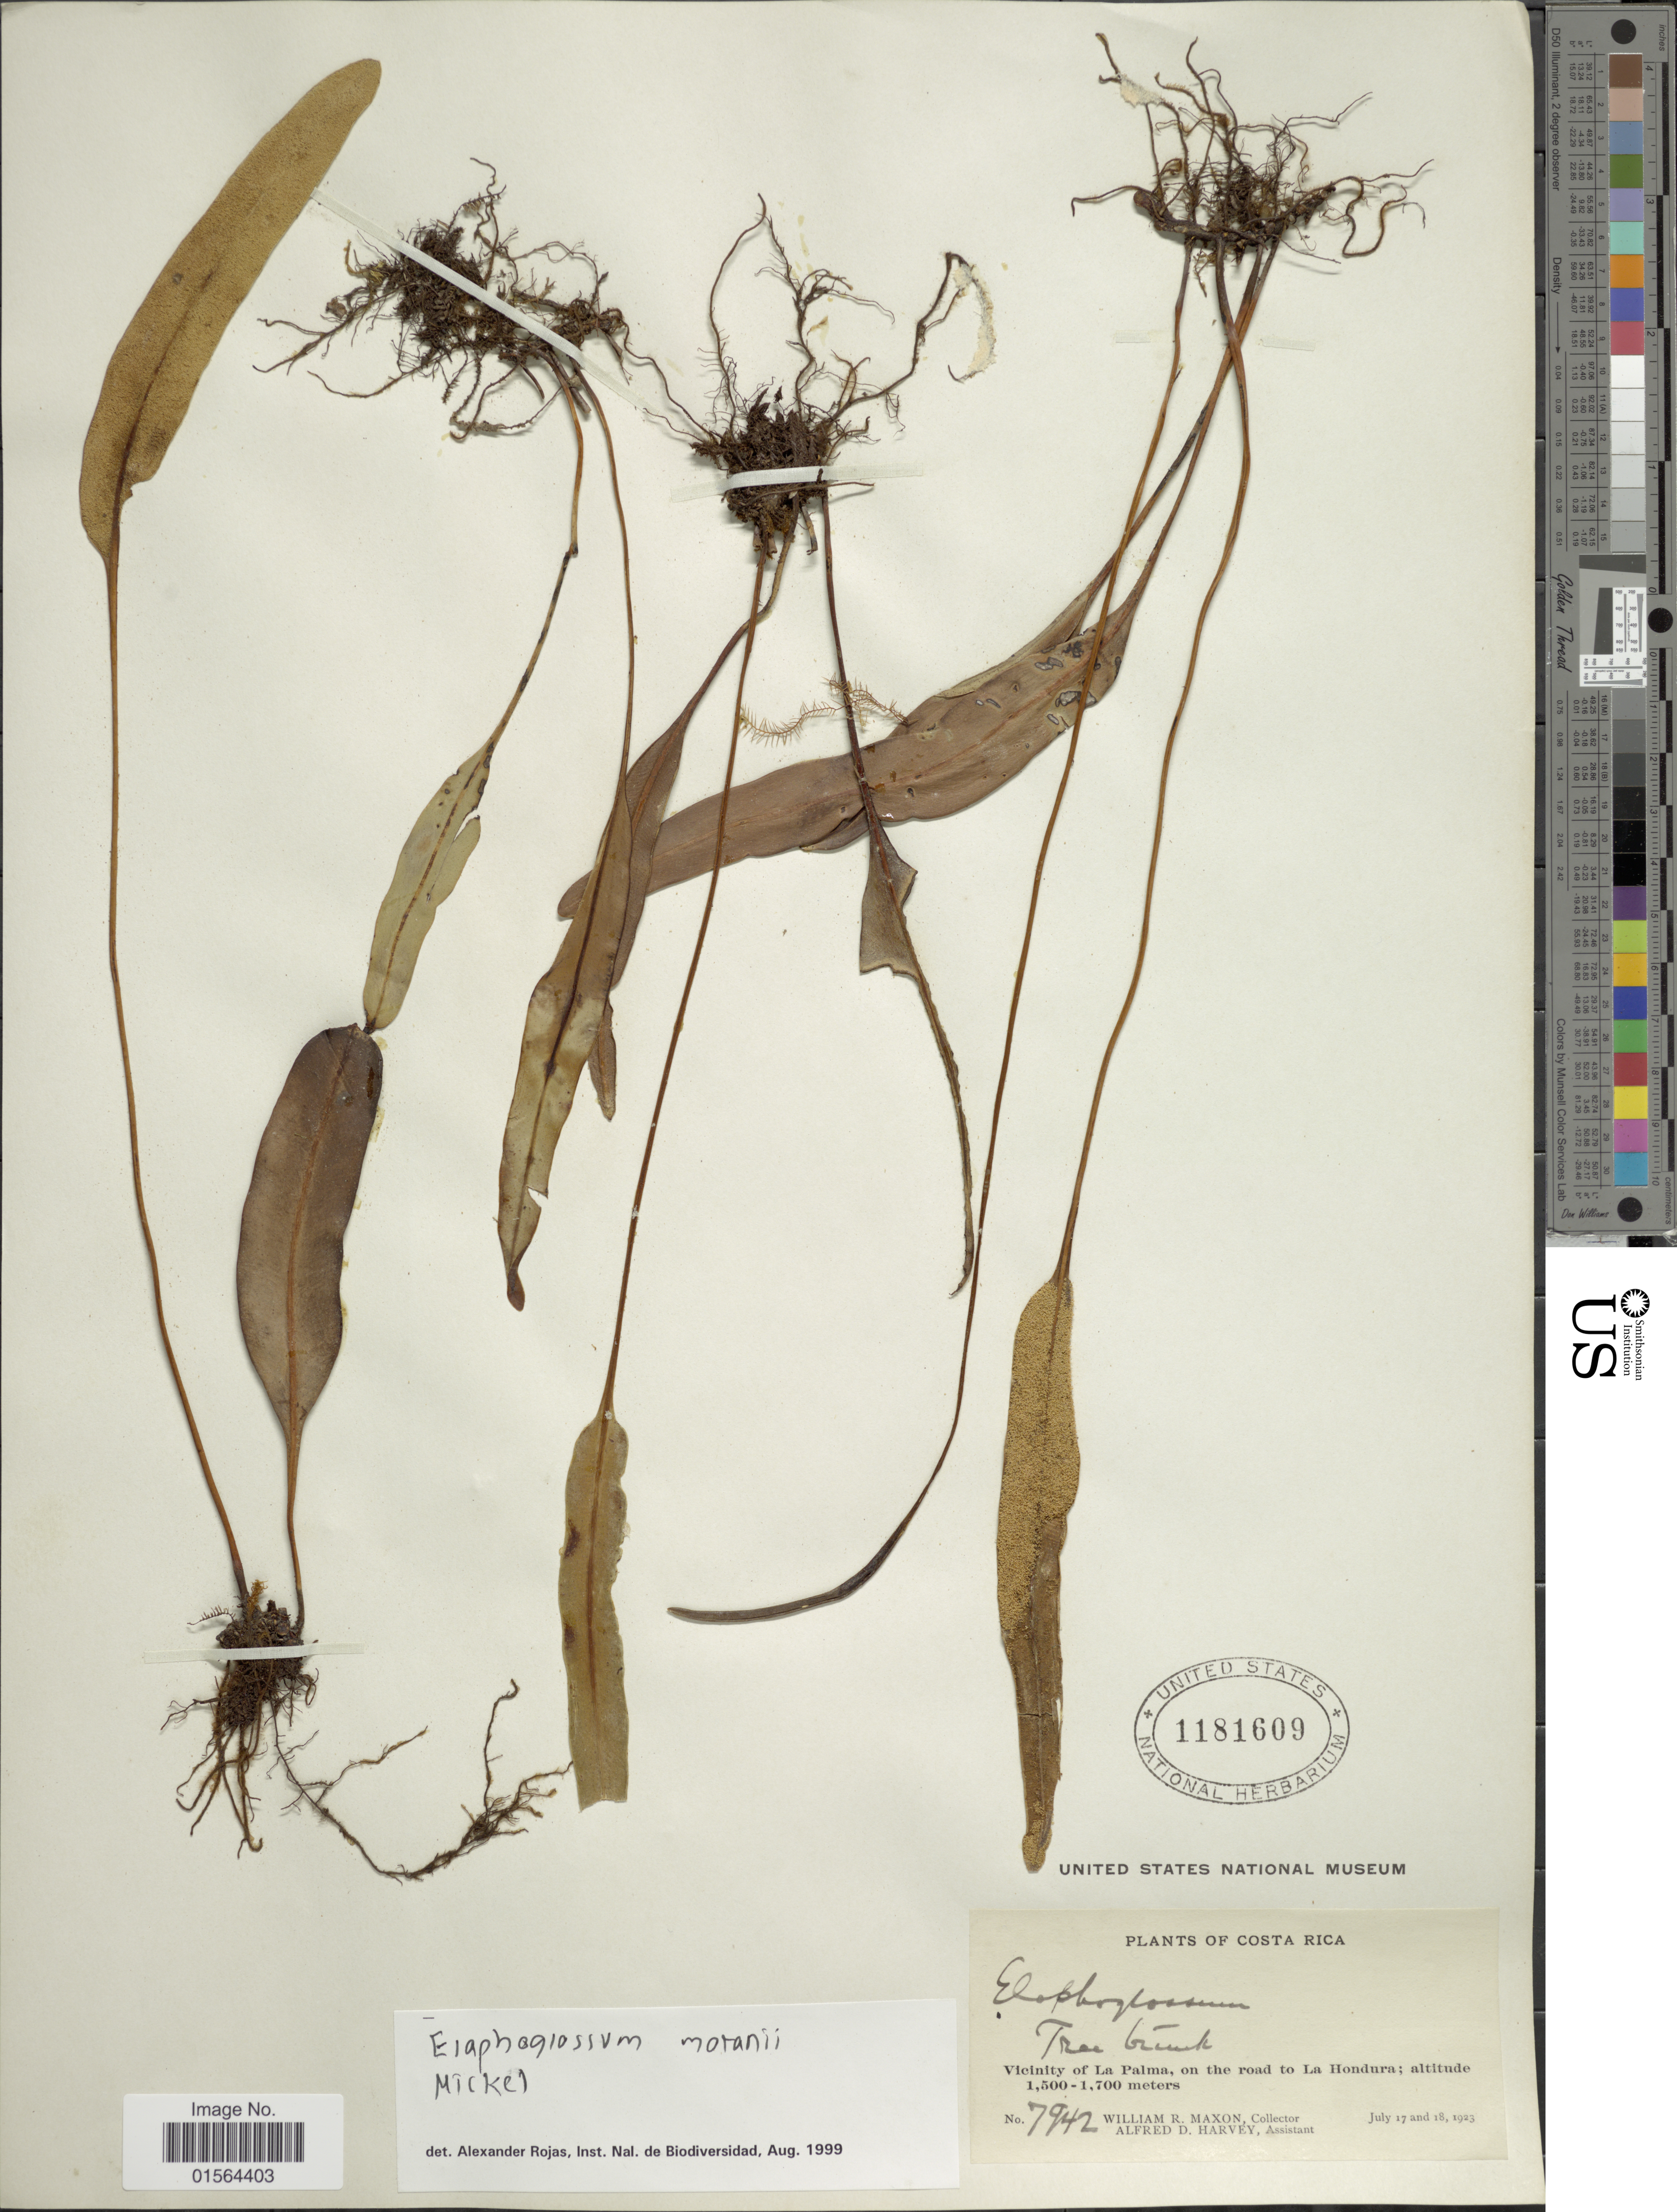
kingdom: Plantae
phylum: Tracheophyta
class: Polypodiopsida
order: Polypodiales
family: Dryopteridaceae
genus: Elaphoglossum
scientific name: Elaphoglossum moranii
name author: Mickel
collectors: W. R. Maxon & A. D. Harvey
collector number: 7942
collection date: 1923-07-17/1923-07-18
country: Costa Rica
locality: Vicinity of La Palma, on the road to La Hondura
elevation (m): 1500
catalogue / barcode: US 1181609